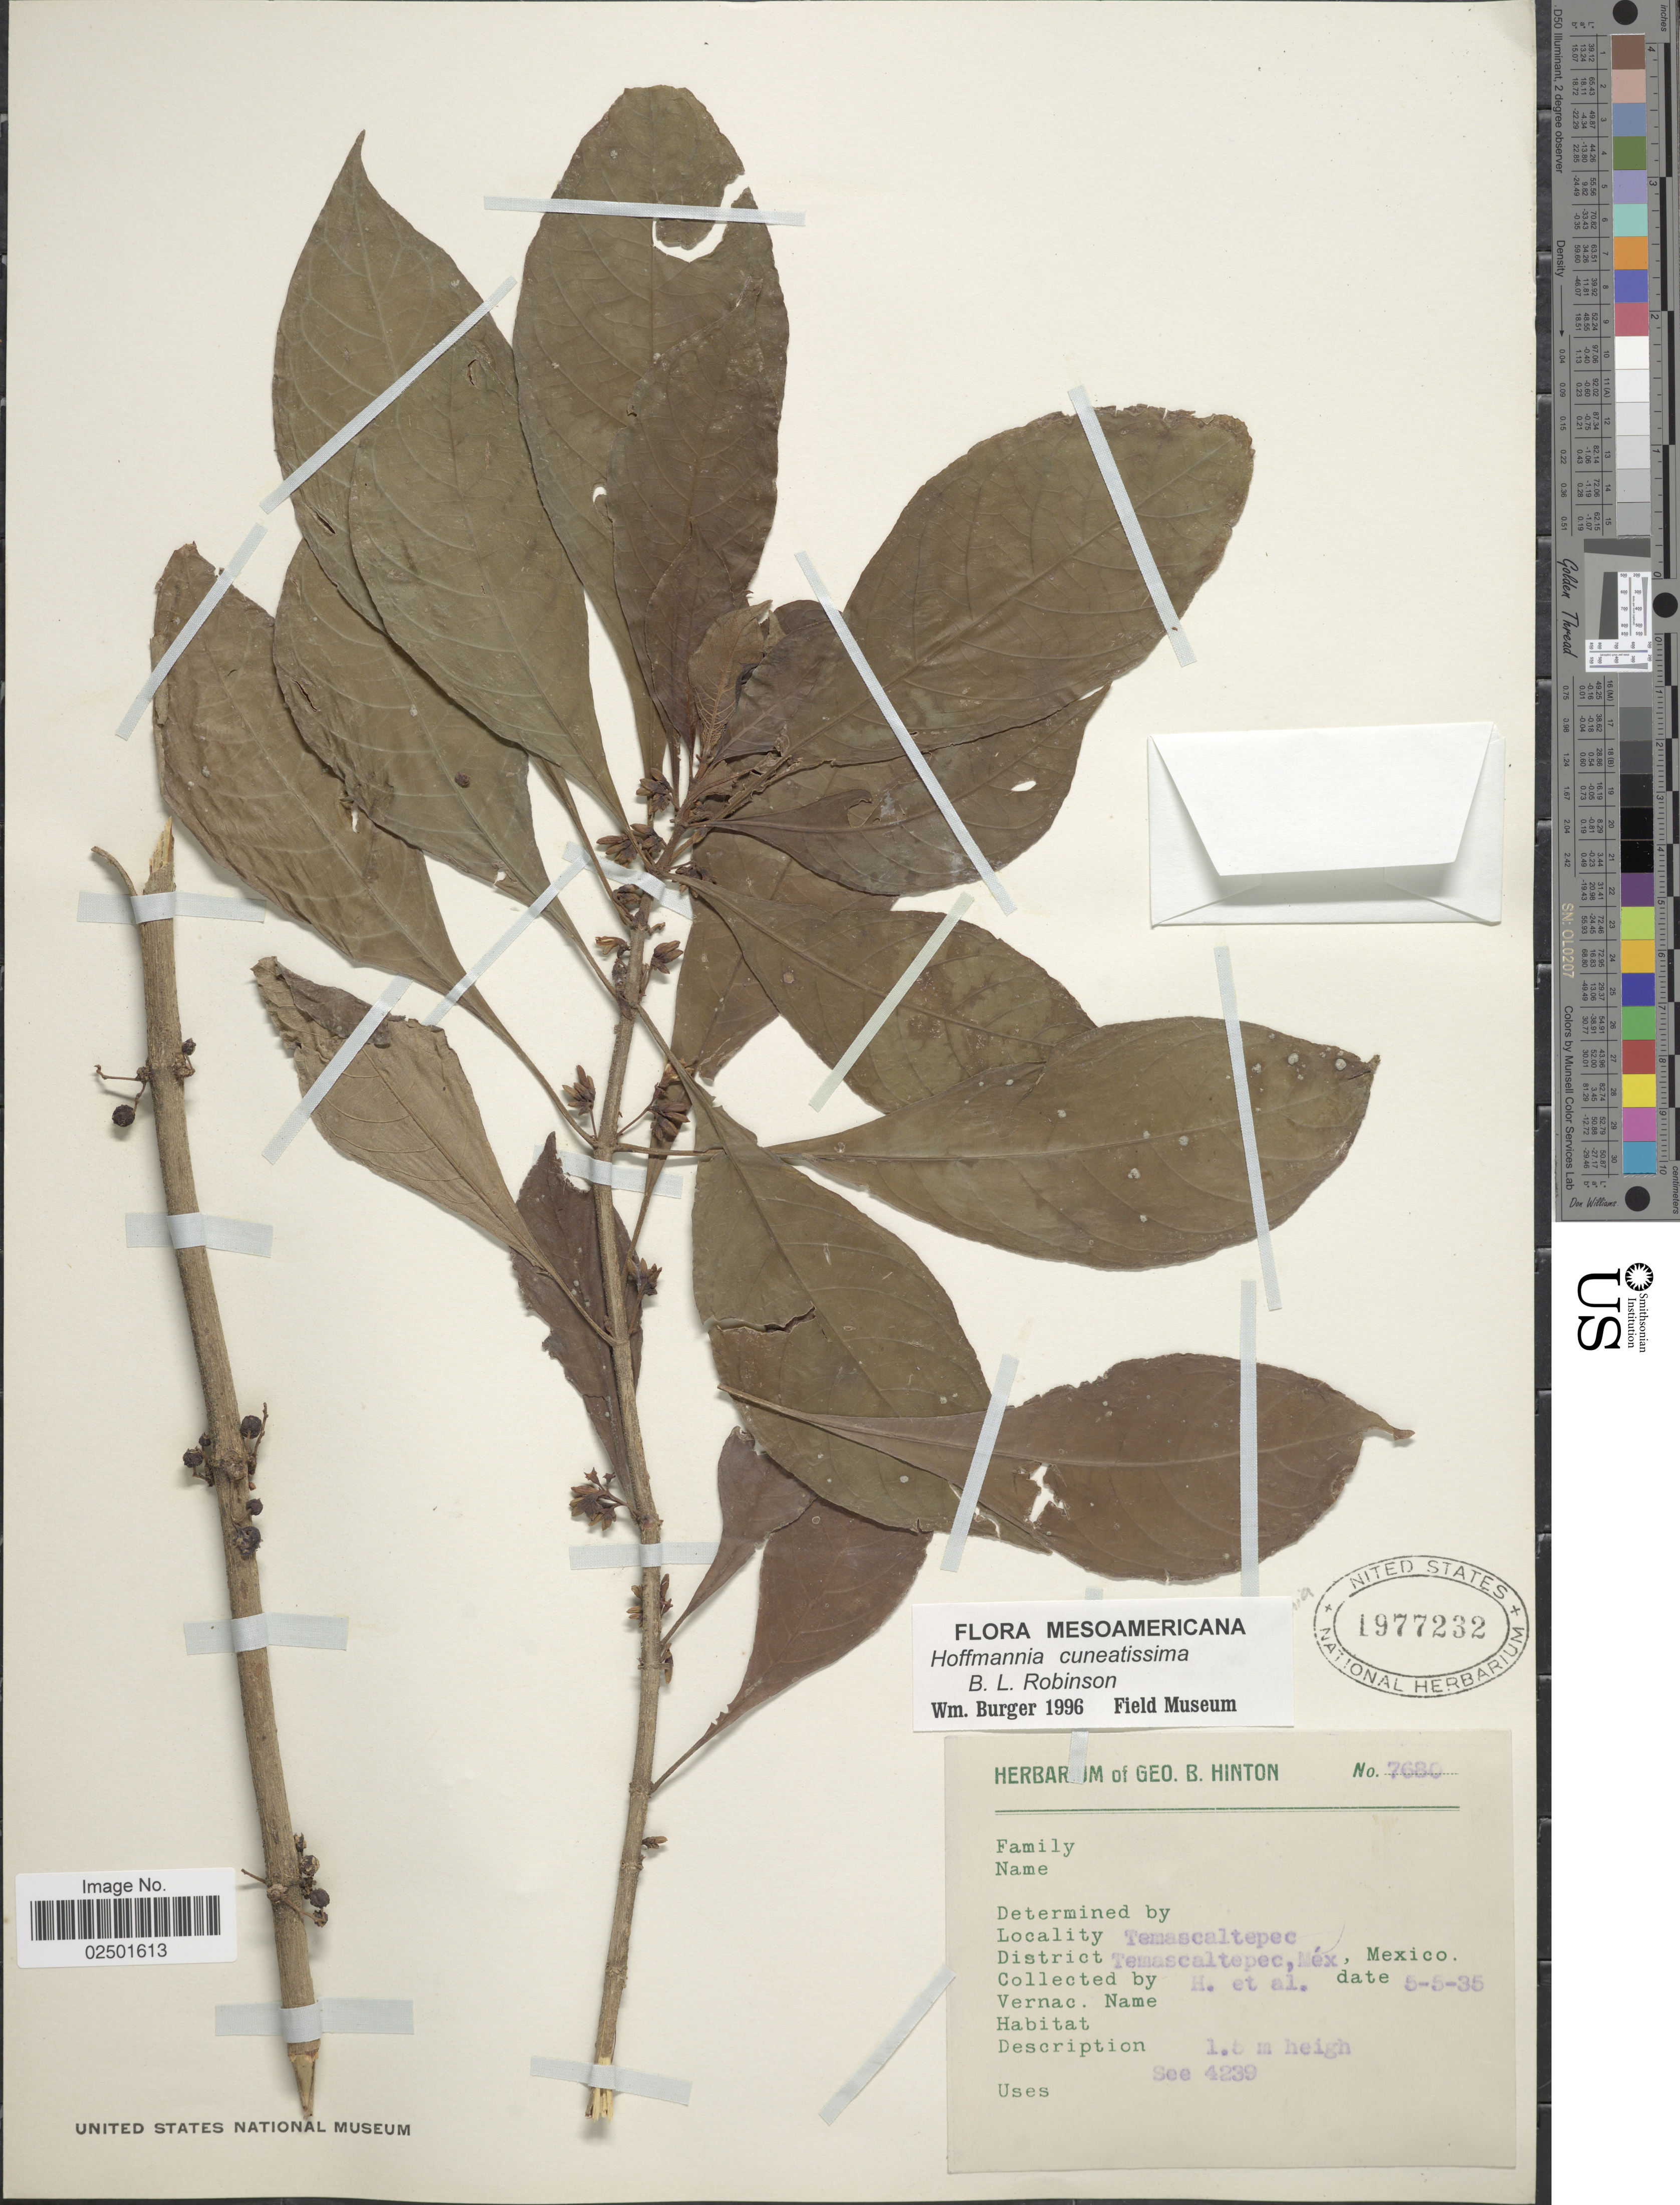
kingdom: Plantae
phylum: Tracheophyta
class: Magnoliopsida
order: Gentianales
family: Rubiaceae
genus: Hoffmannia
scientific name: Hoffmannia cuneatissima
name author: B.L. Rob.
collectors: G. B. Hinton & et al.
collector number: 7680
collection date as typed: Transcribed d/m/y: 5/5/35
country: Mexico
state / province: México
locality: Temacaltepec, District Temascaltepec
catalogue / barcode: US 1977232